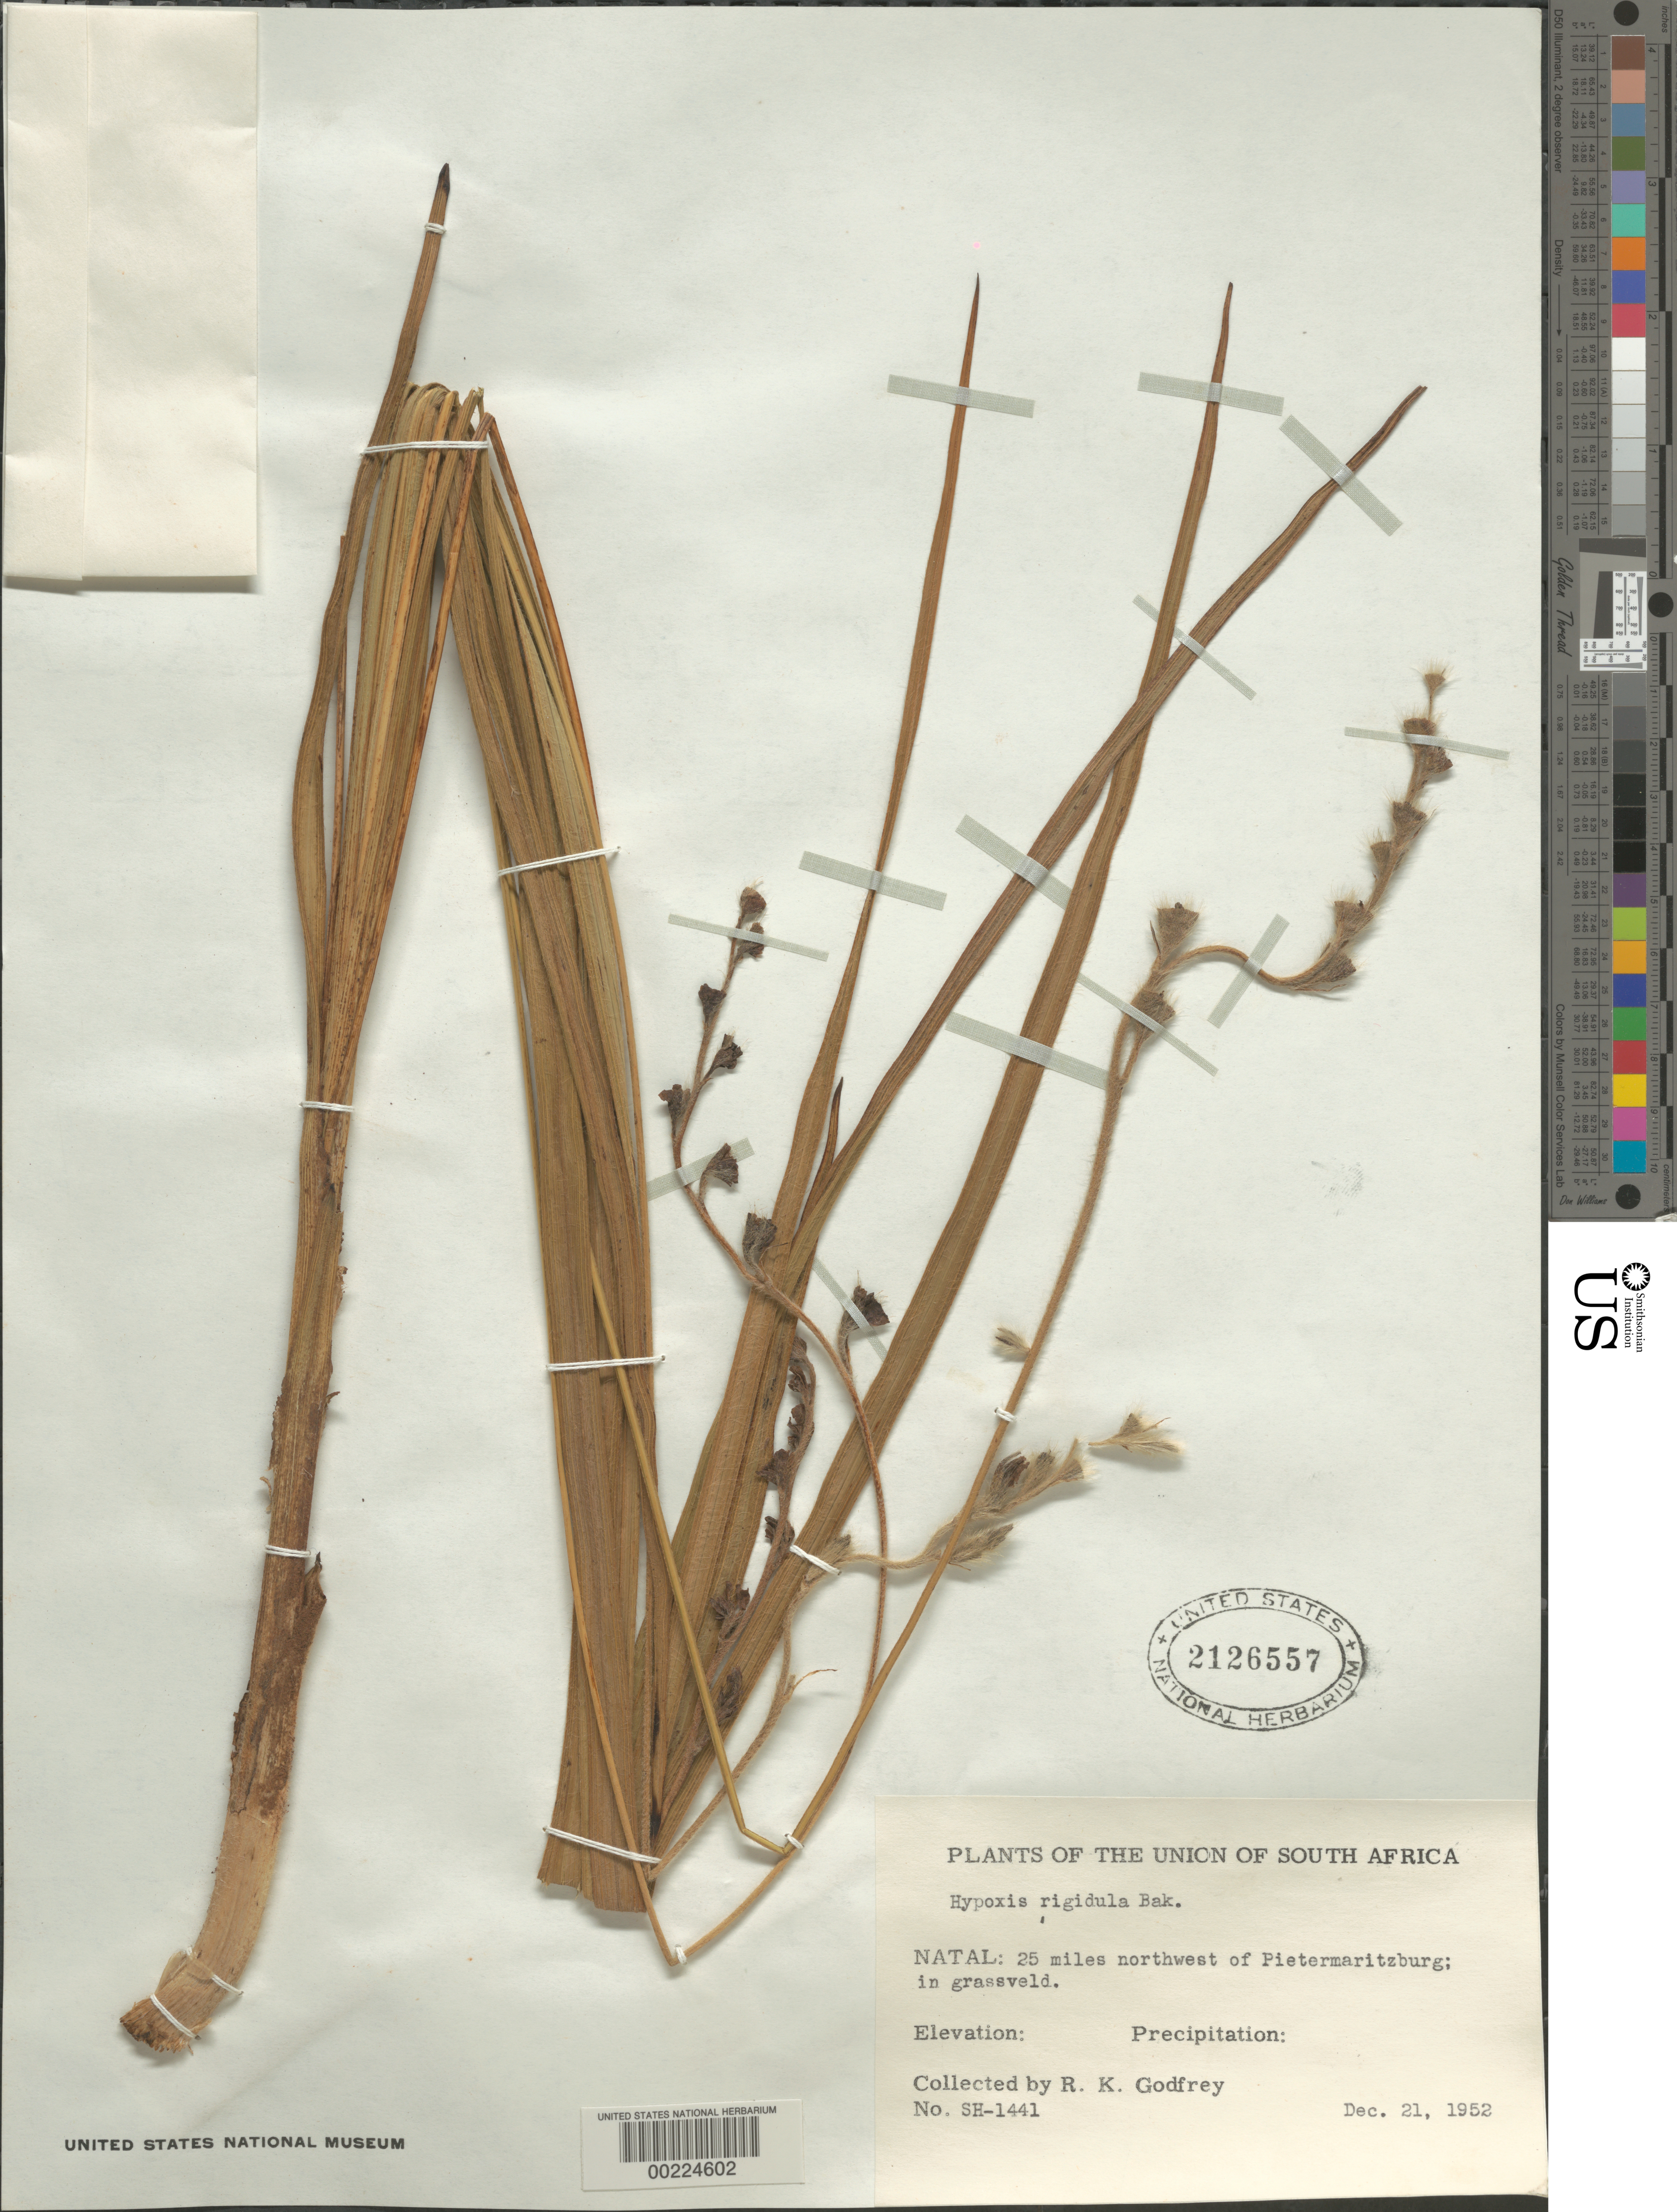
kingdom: Plantae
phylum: Tracheophyta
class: Liliopsida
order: Asparagales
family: Hypoxidaceae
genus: Hypoxis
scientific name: Hypoxis rigidula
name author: Baker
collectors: R. K. Godfrey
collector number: Sh-1441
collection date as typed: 21 Dec 1952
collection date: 1952-12-21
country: South Africa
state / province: KwaZulu-Natal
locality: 25 mi nw of pietermaritzburg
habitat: In grassveld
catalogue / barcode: US 2126557